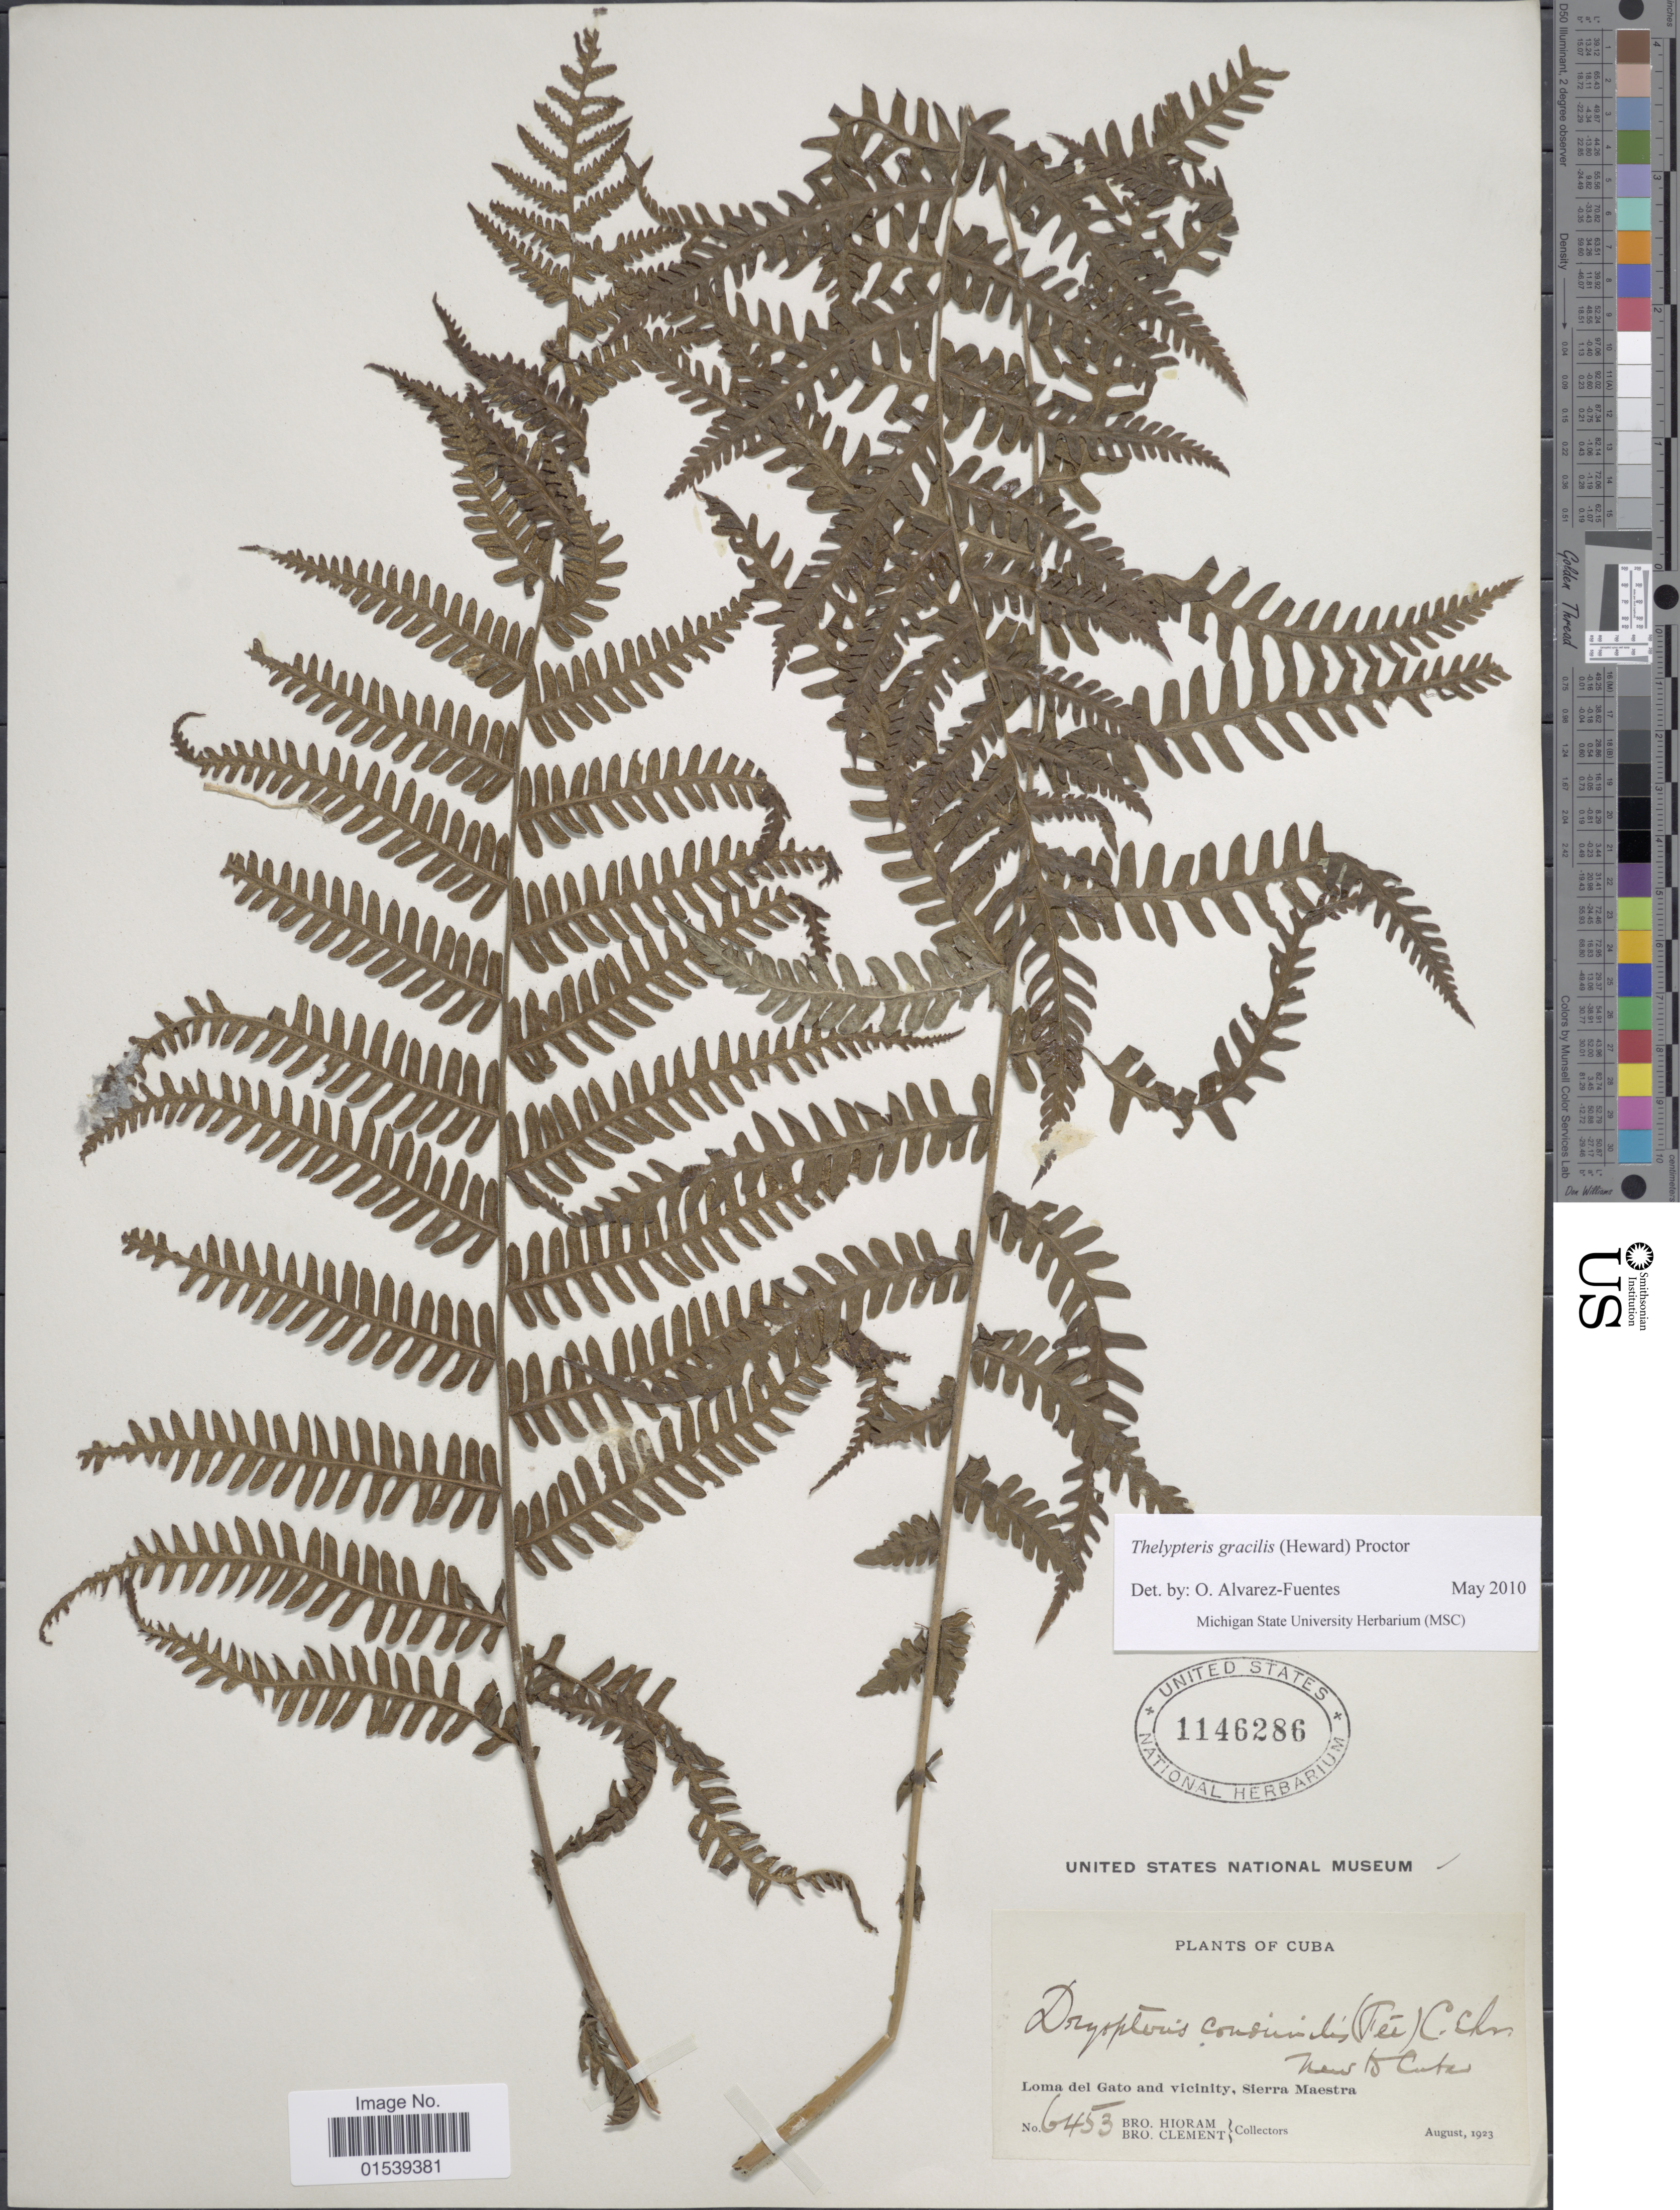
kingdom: Plantae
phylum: Tracheophyta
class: Polypodiopsida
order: Polypodiales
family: Thelypteridaceae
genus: Amauropelta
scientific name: Amauropelta gracilis ined. 2015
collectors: Bro. Hioram & B. Clement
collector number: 6453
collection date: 1923-08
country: Cuba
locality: Loma del Gato and vicinity, Sierra Maestra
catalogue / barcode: US 1146286